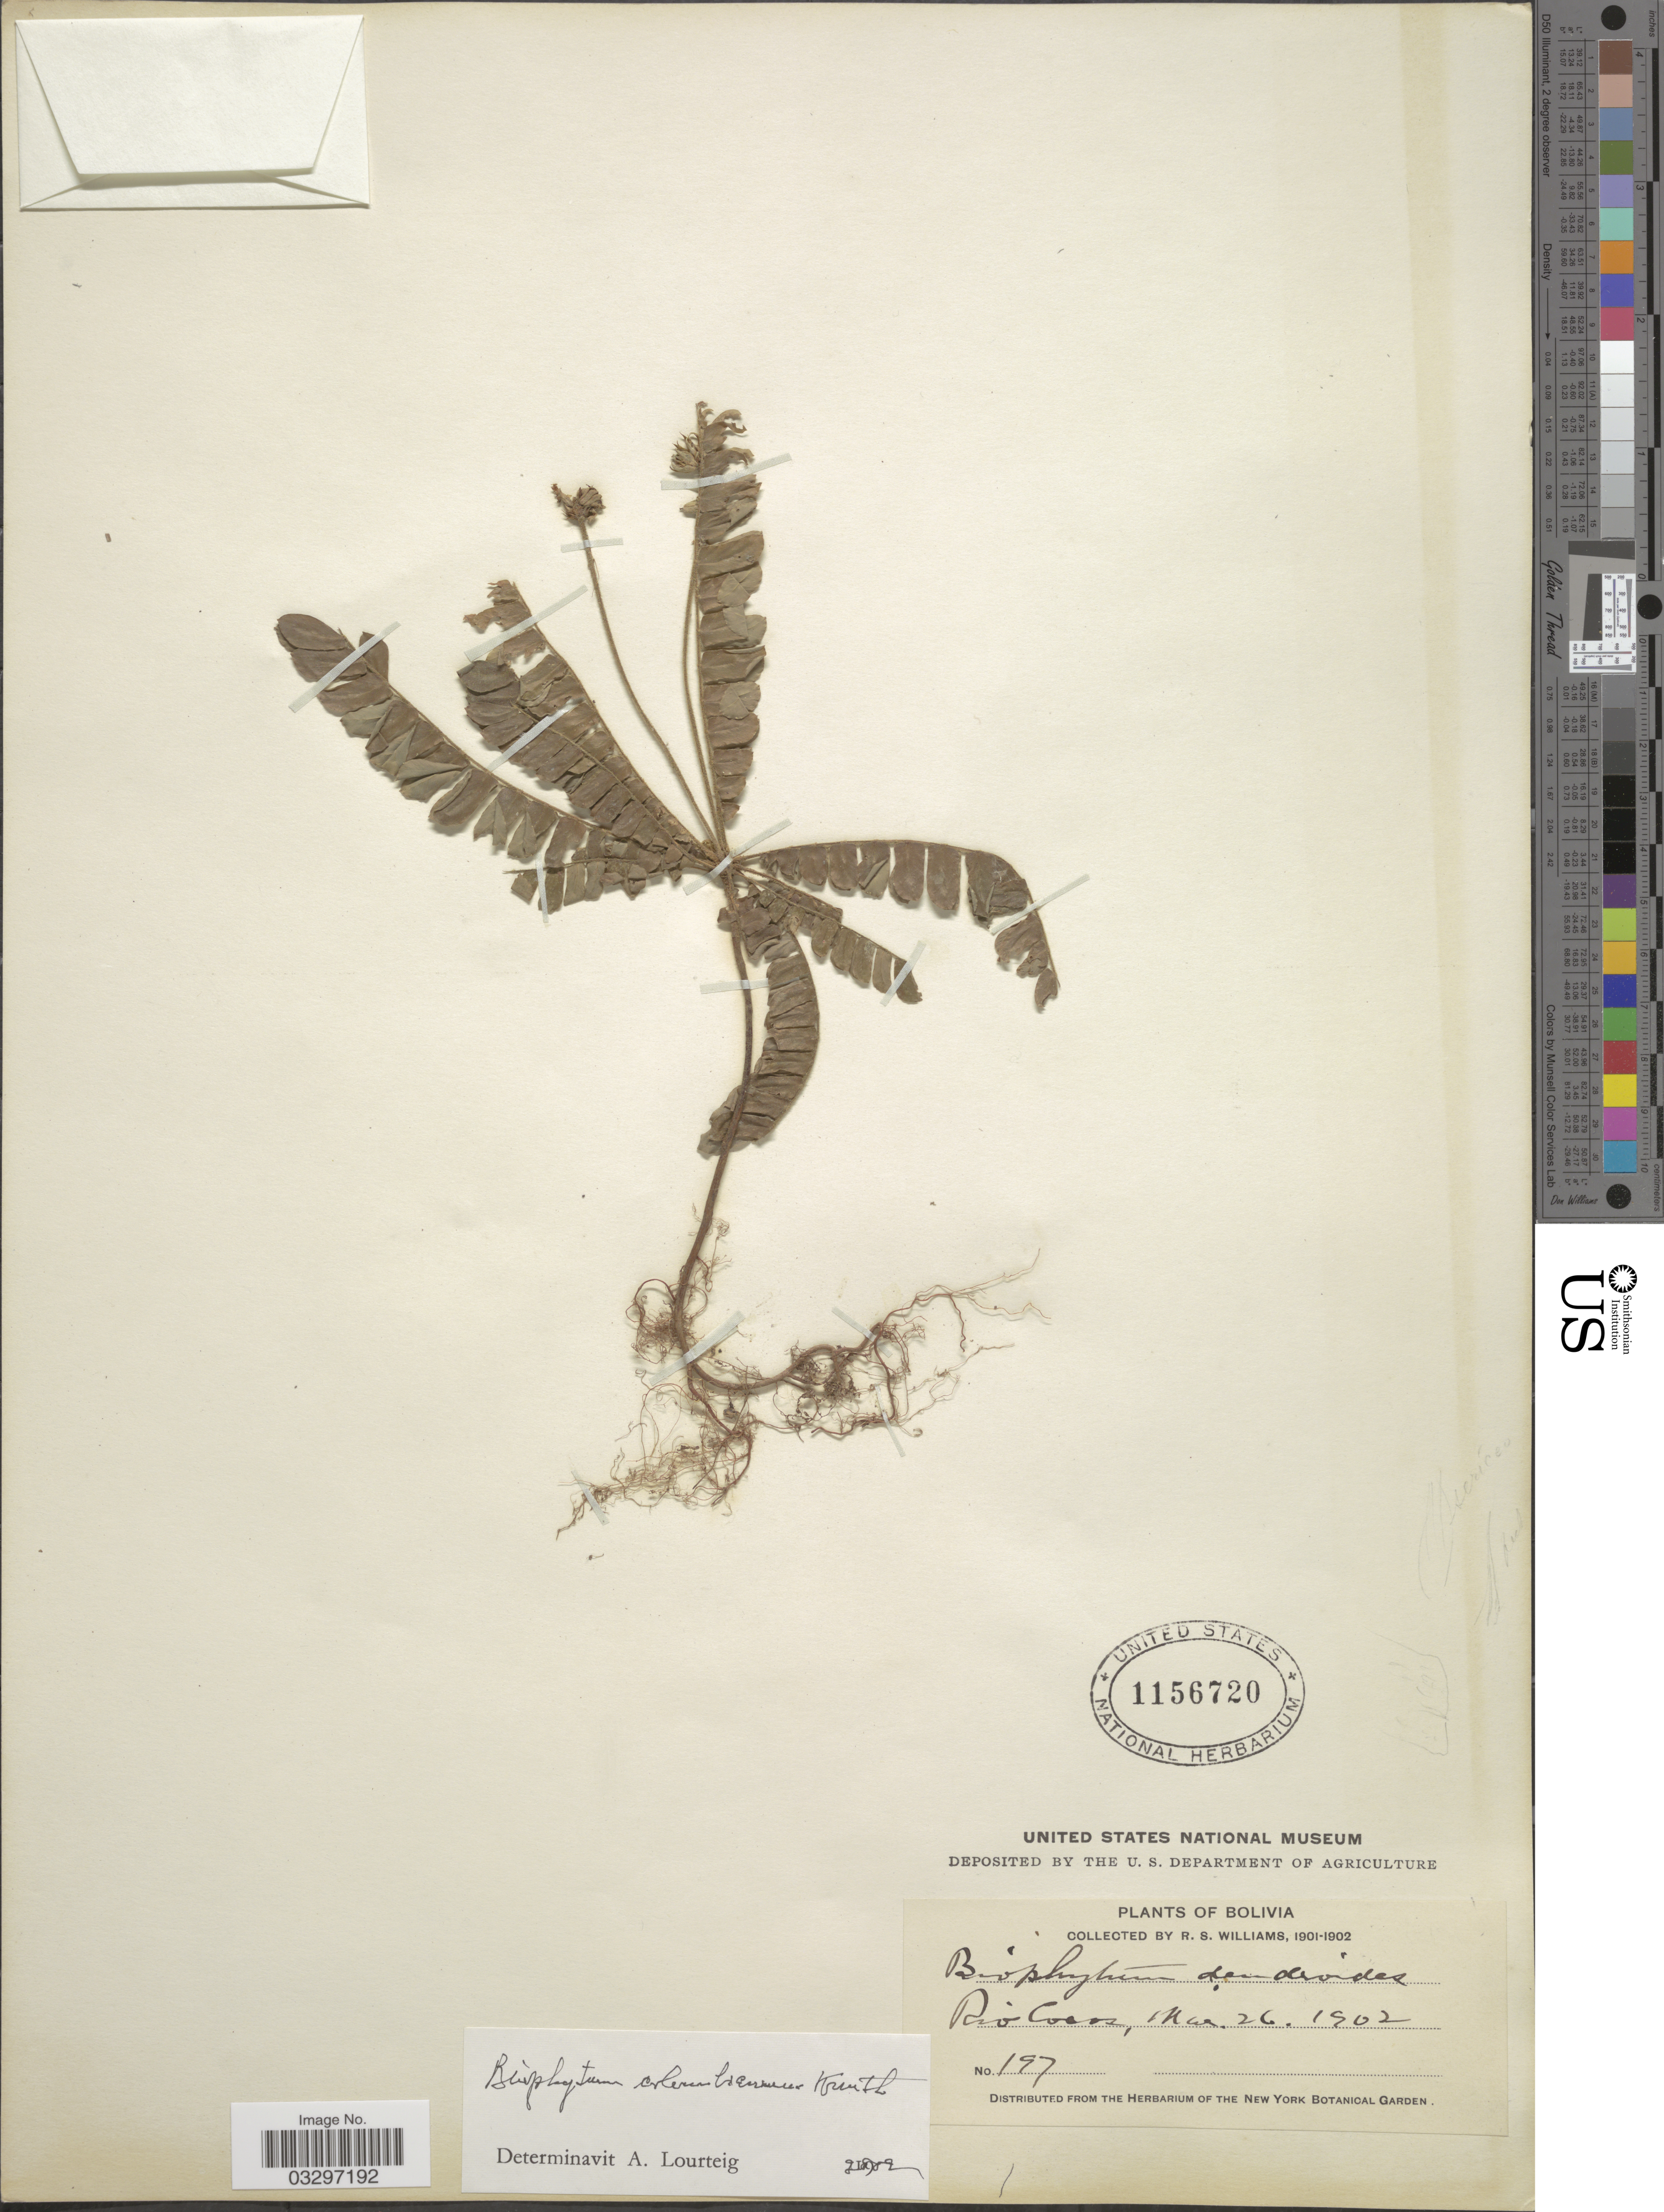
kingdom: Plantae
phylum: Tracheophyta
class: Magnoliopsida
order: Oxalidales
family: Oxalidaceae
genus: Biophytum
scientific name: Biophytum columbianum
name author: Knuth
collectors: R. S. Williams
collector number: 197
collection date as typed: Mar. 26, 1902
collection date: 1902-03-26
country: Bolivia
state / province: La Paz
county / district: Franz Tamayo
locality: Rio Cocos (along trail from San Juan to San Rafael)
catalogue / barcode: US 1156720